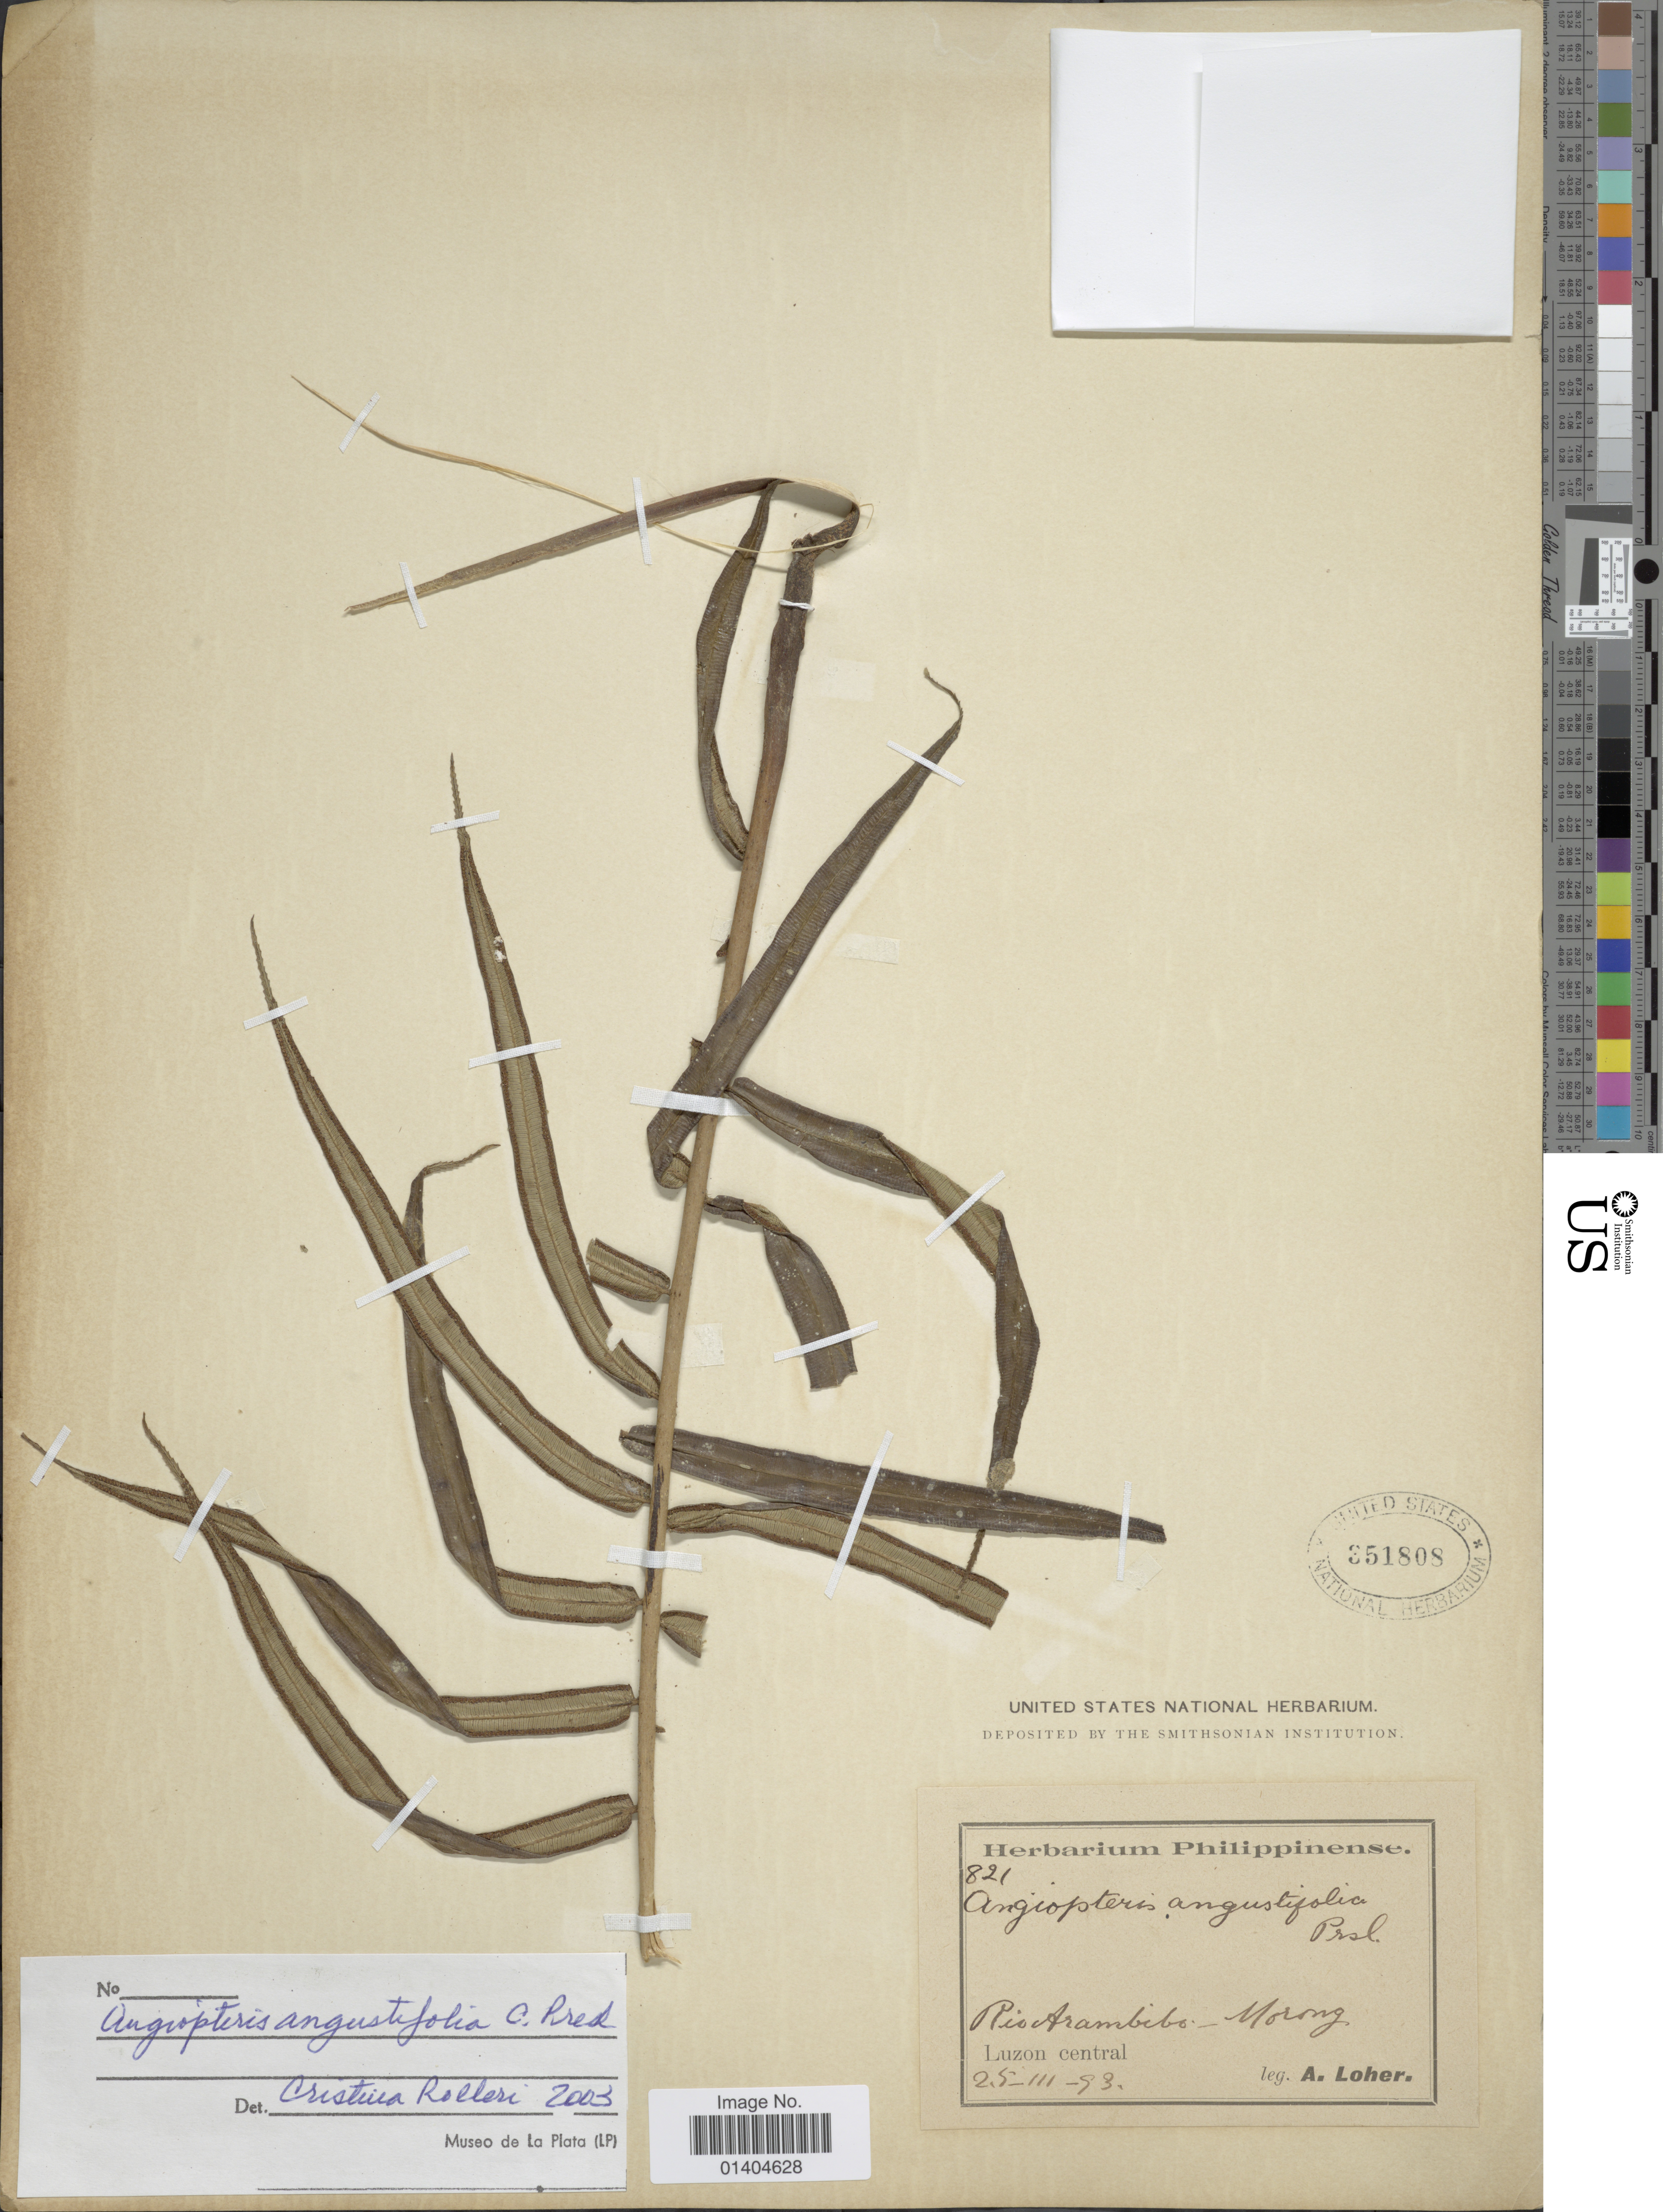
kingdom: Plantae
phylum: Tracheophyta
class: Polypodiopsida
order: Marattiales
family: Marattiaceae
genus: Angiopteris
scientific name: Angiopteris angustifolia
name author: C. Presl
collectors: A. Loher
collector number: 821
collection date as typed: Transcribed d/m/y: 25/3/93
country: Philippines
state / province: Central Luzon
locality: Rio Arambibo-Morong. Luzon central.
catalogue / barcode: US 351808